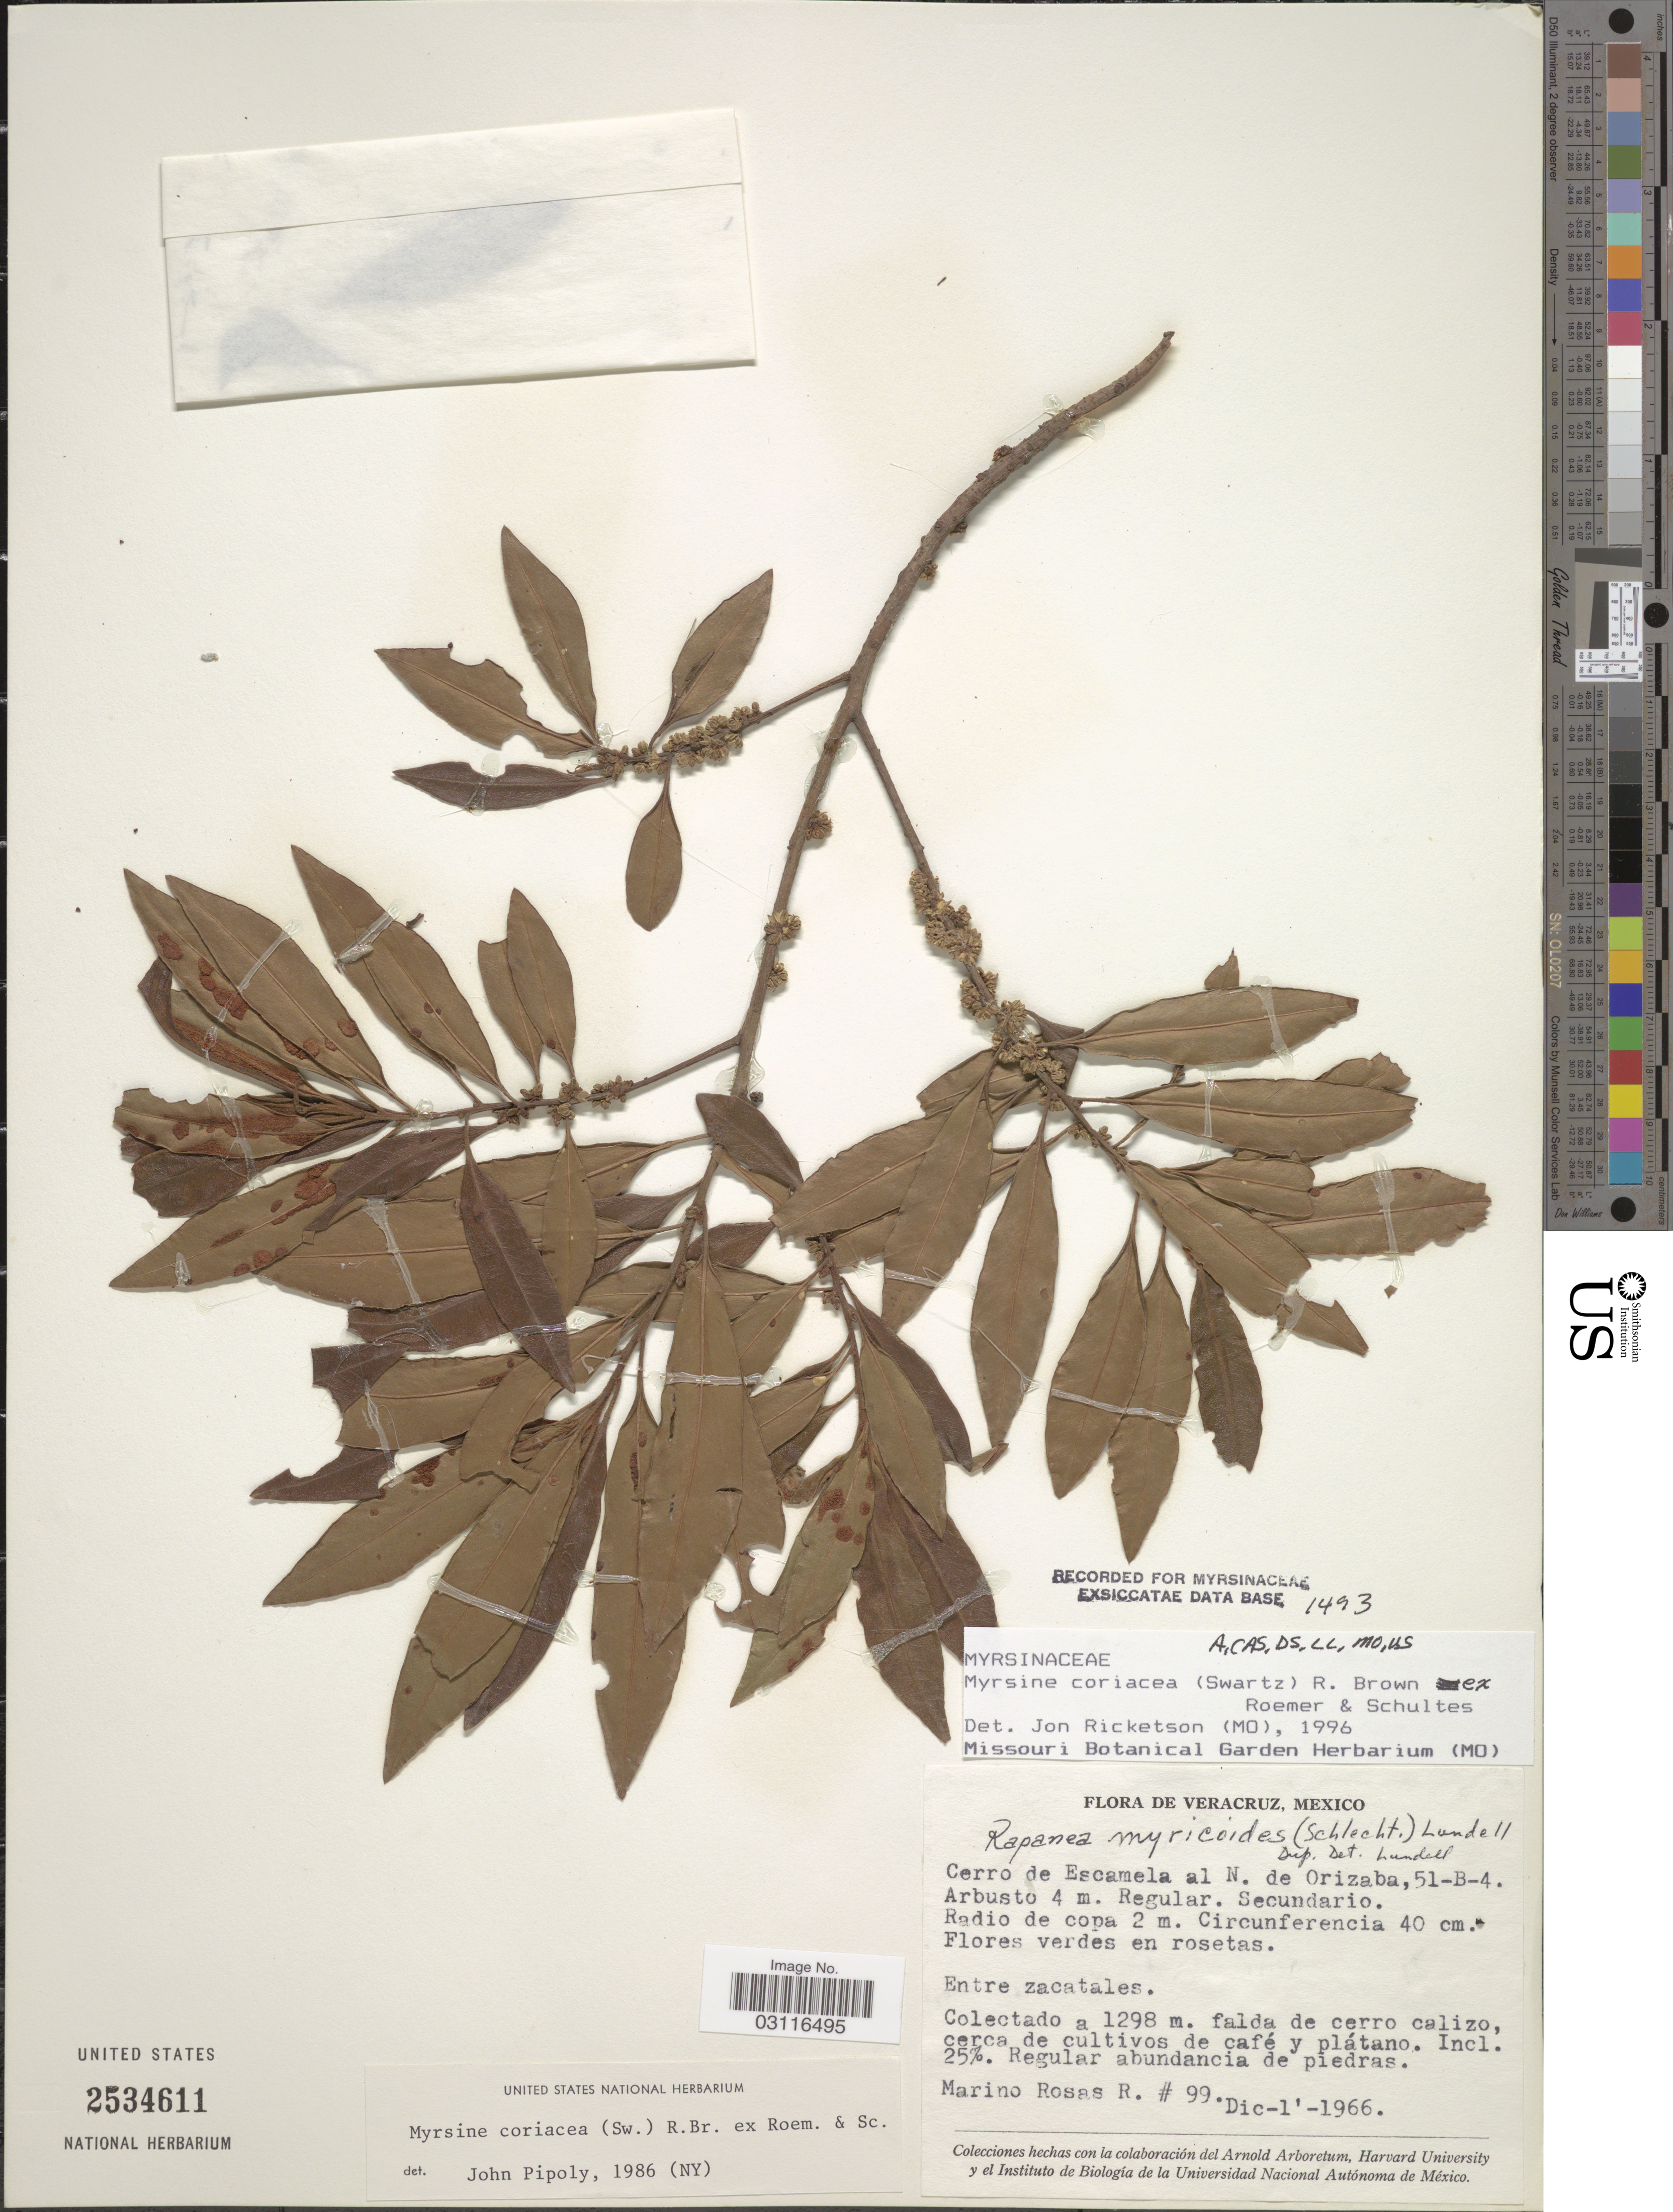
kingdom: Plantae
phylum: Tracheophyta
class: Magnoliopsida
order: Ericales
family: Primulaceae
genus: Myrsine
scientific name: Myrsine coriacea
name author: (Sw.) R. Br. ex Roem. & Schult.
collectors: M. Rosas R.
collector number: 99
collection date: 1966-12-01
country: Mexico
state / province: Veracruz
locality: Veracruz. Cerro de Escamela al N. de Orizaba, 51-B-4.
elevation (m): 1298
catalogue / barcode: US 2534611